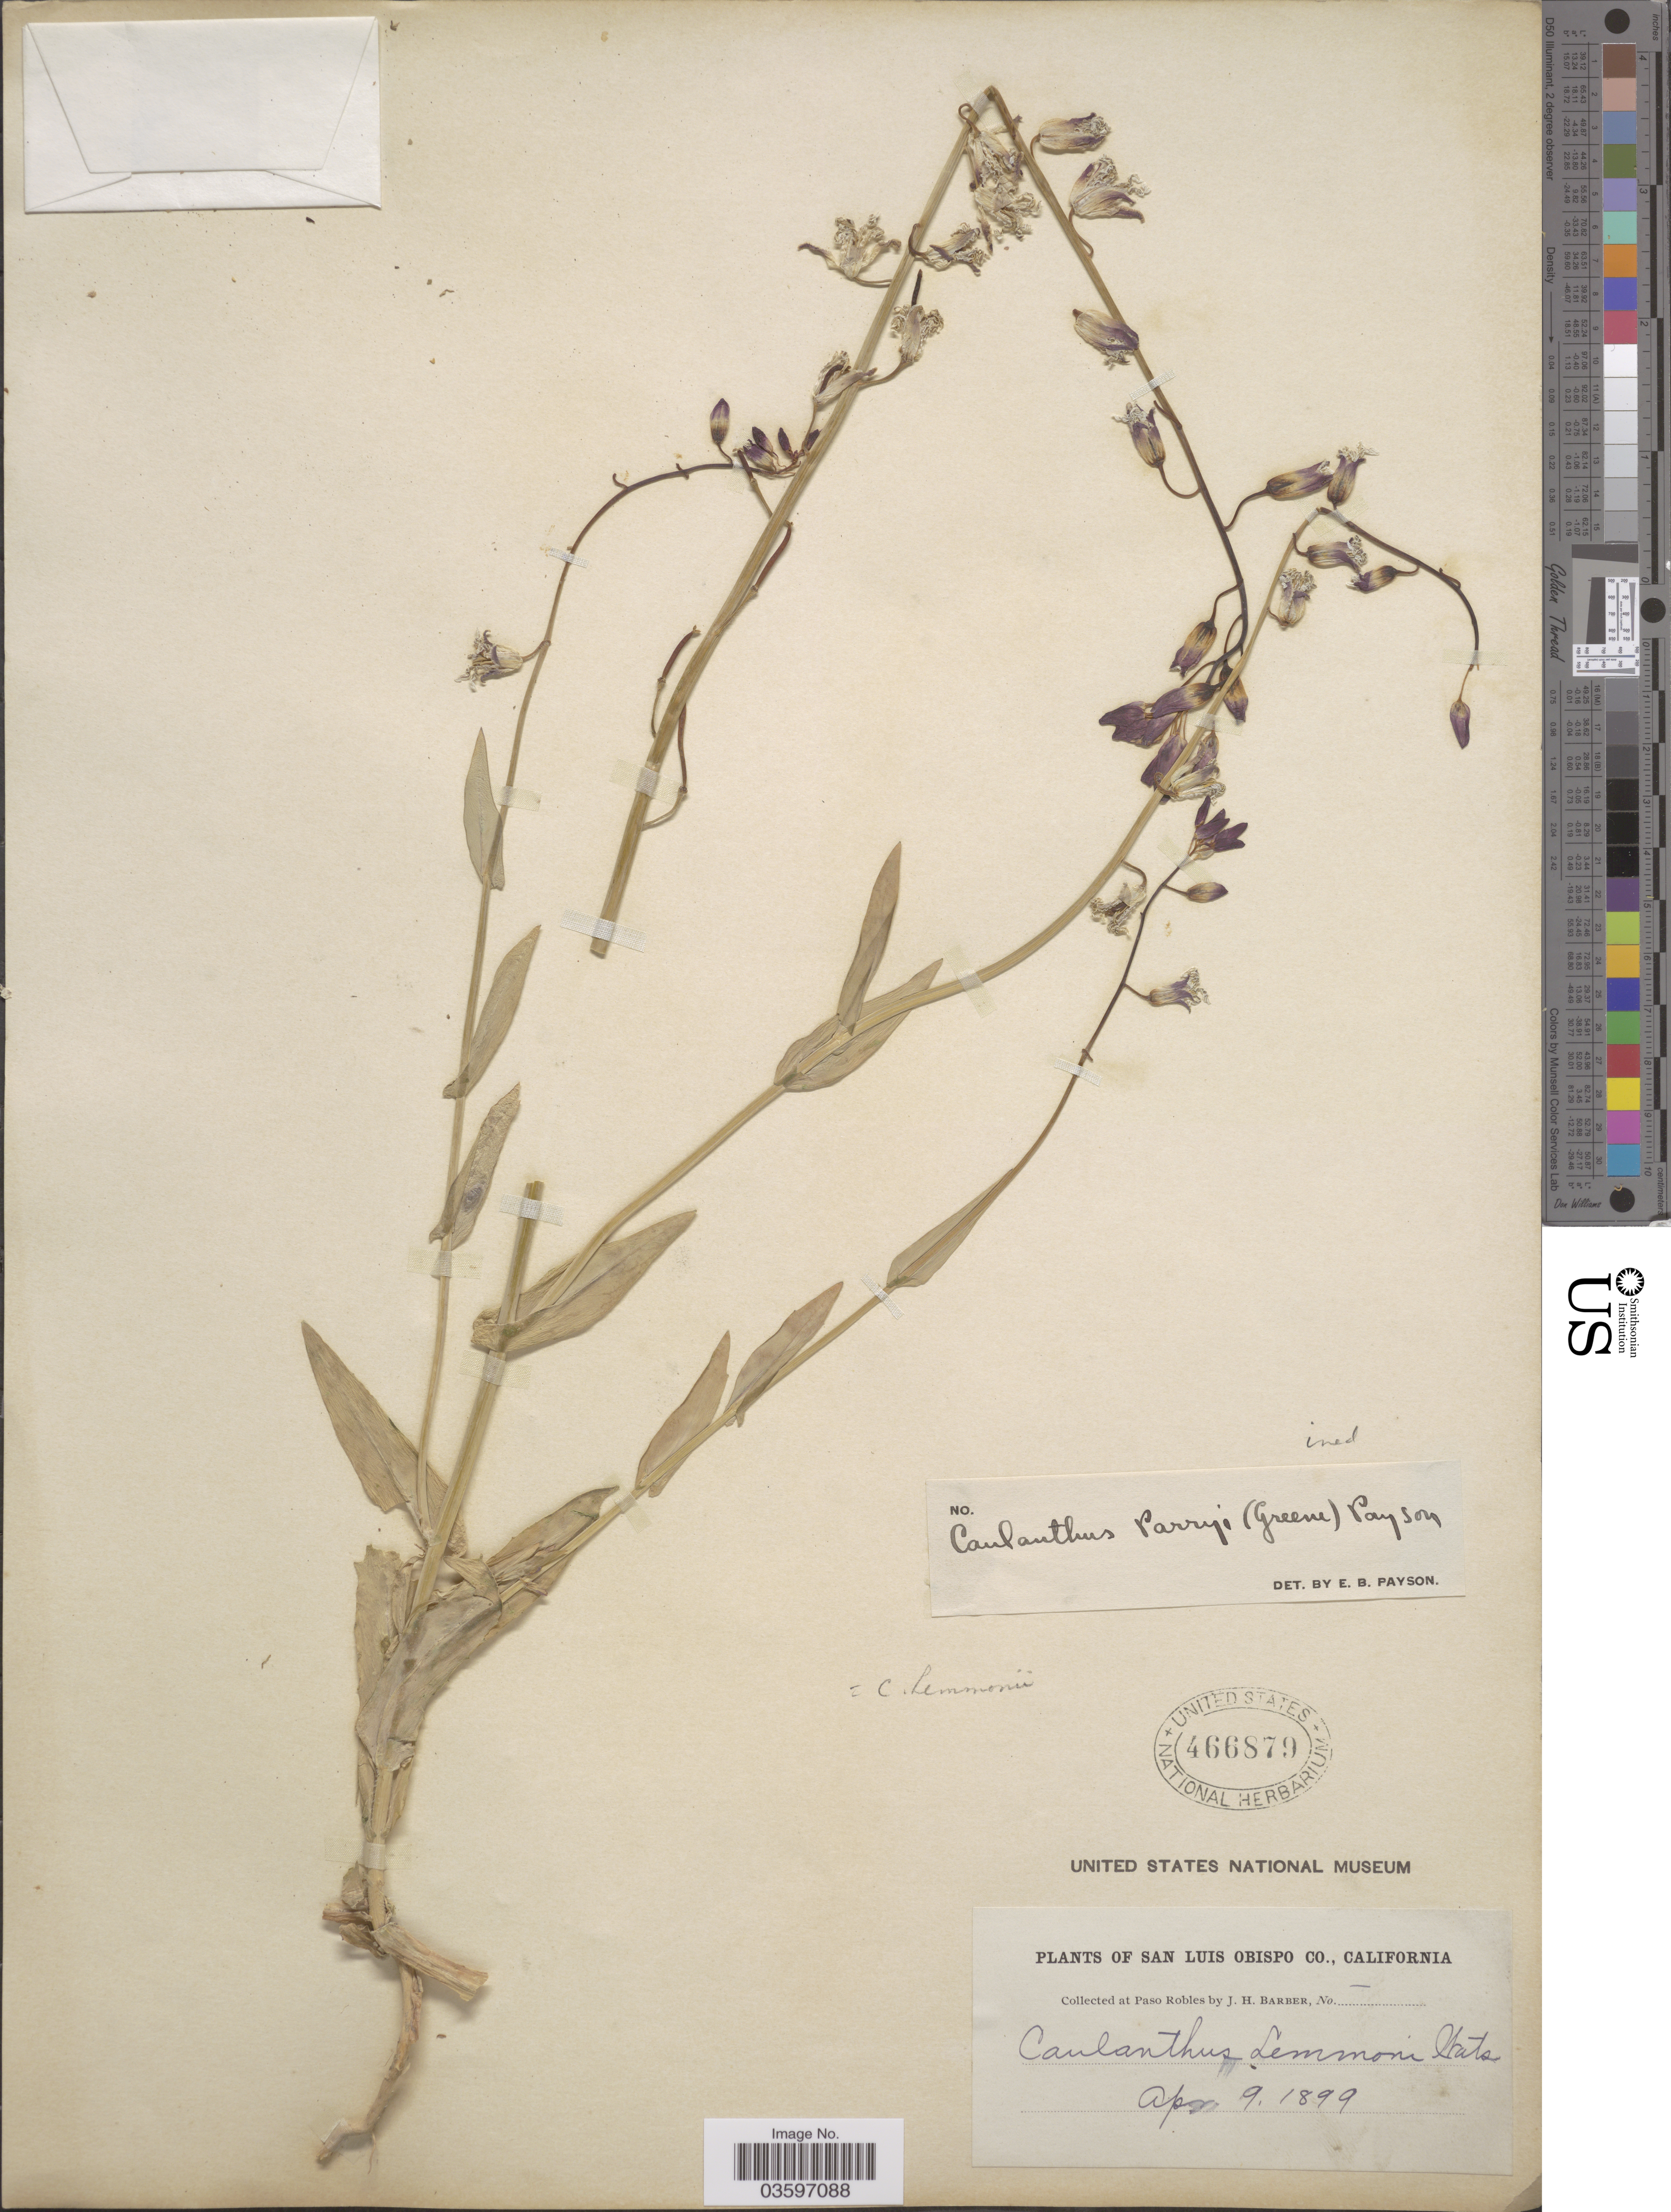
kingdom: Plantae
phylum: Tracheophyta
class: Magnoliopsida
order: Brassicales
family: Brassicaceae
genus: Caulanthus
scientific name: Caulanthus lemmonii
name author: S. Watson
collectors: J. Barber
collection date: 1899-04-09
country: United States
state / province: California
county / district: San Luis Obispo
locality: San Luis Obispo Co. Paso Robles.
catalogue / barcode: US 466879